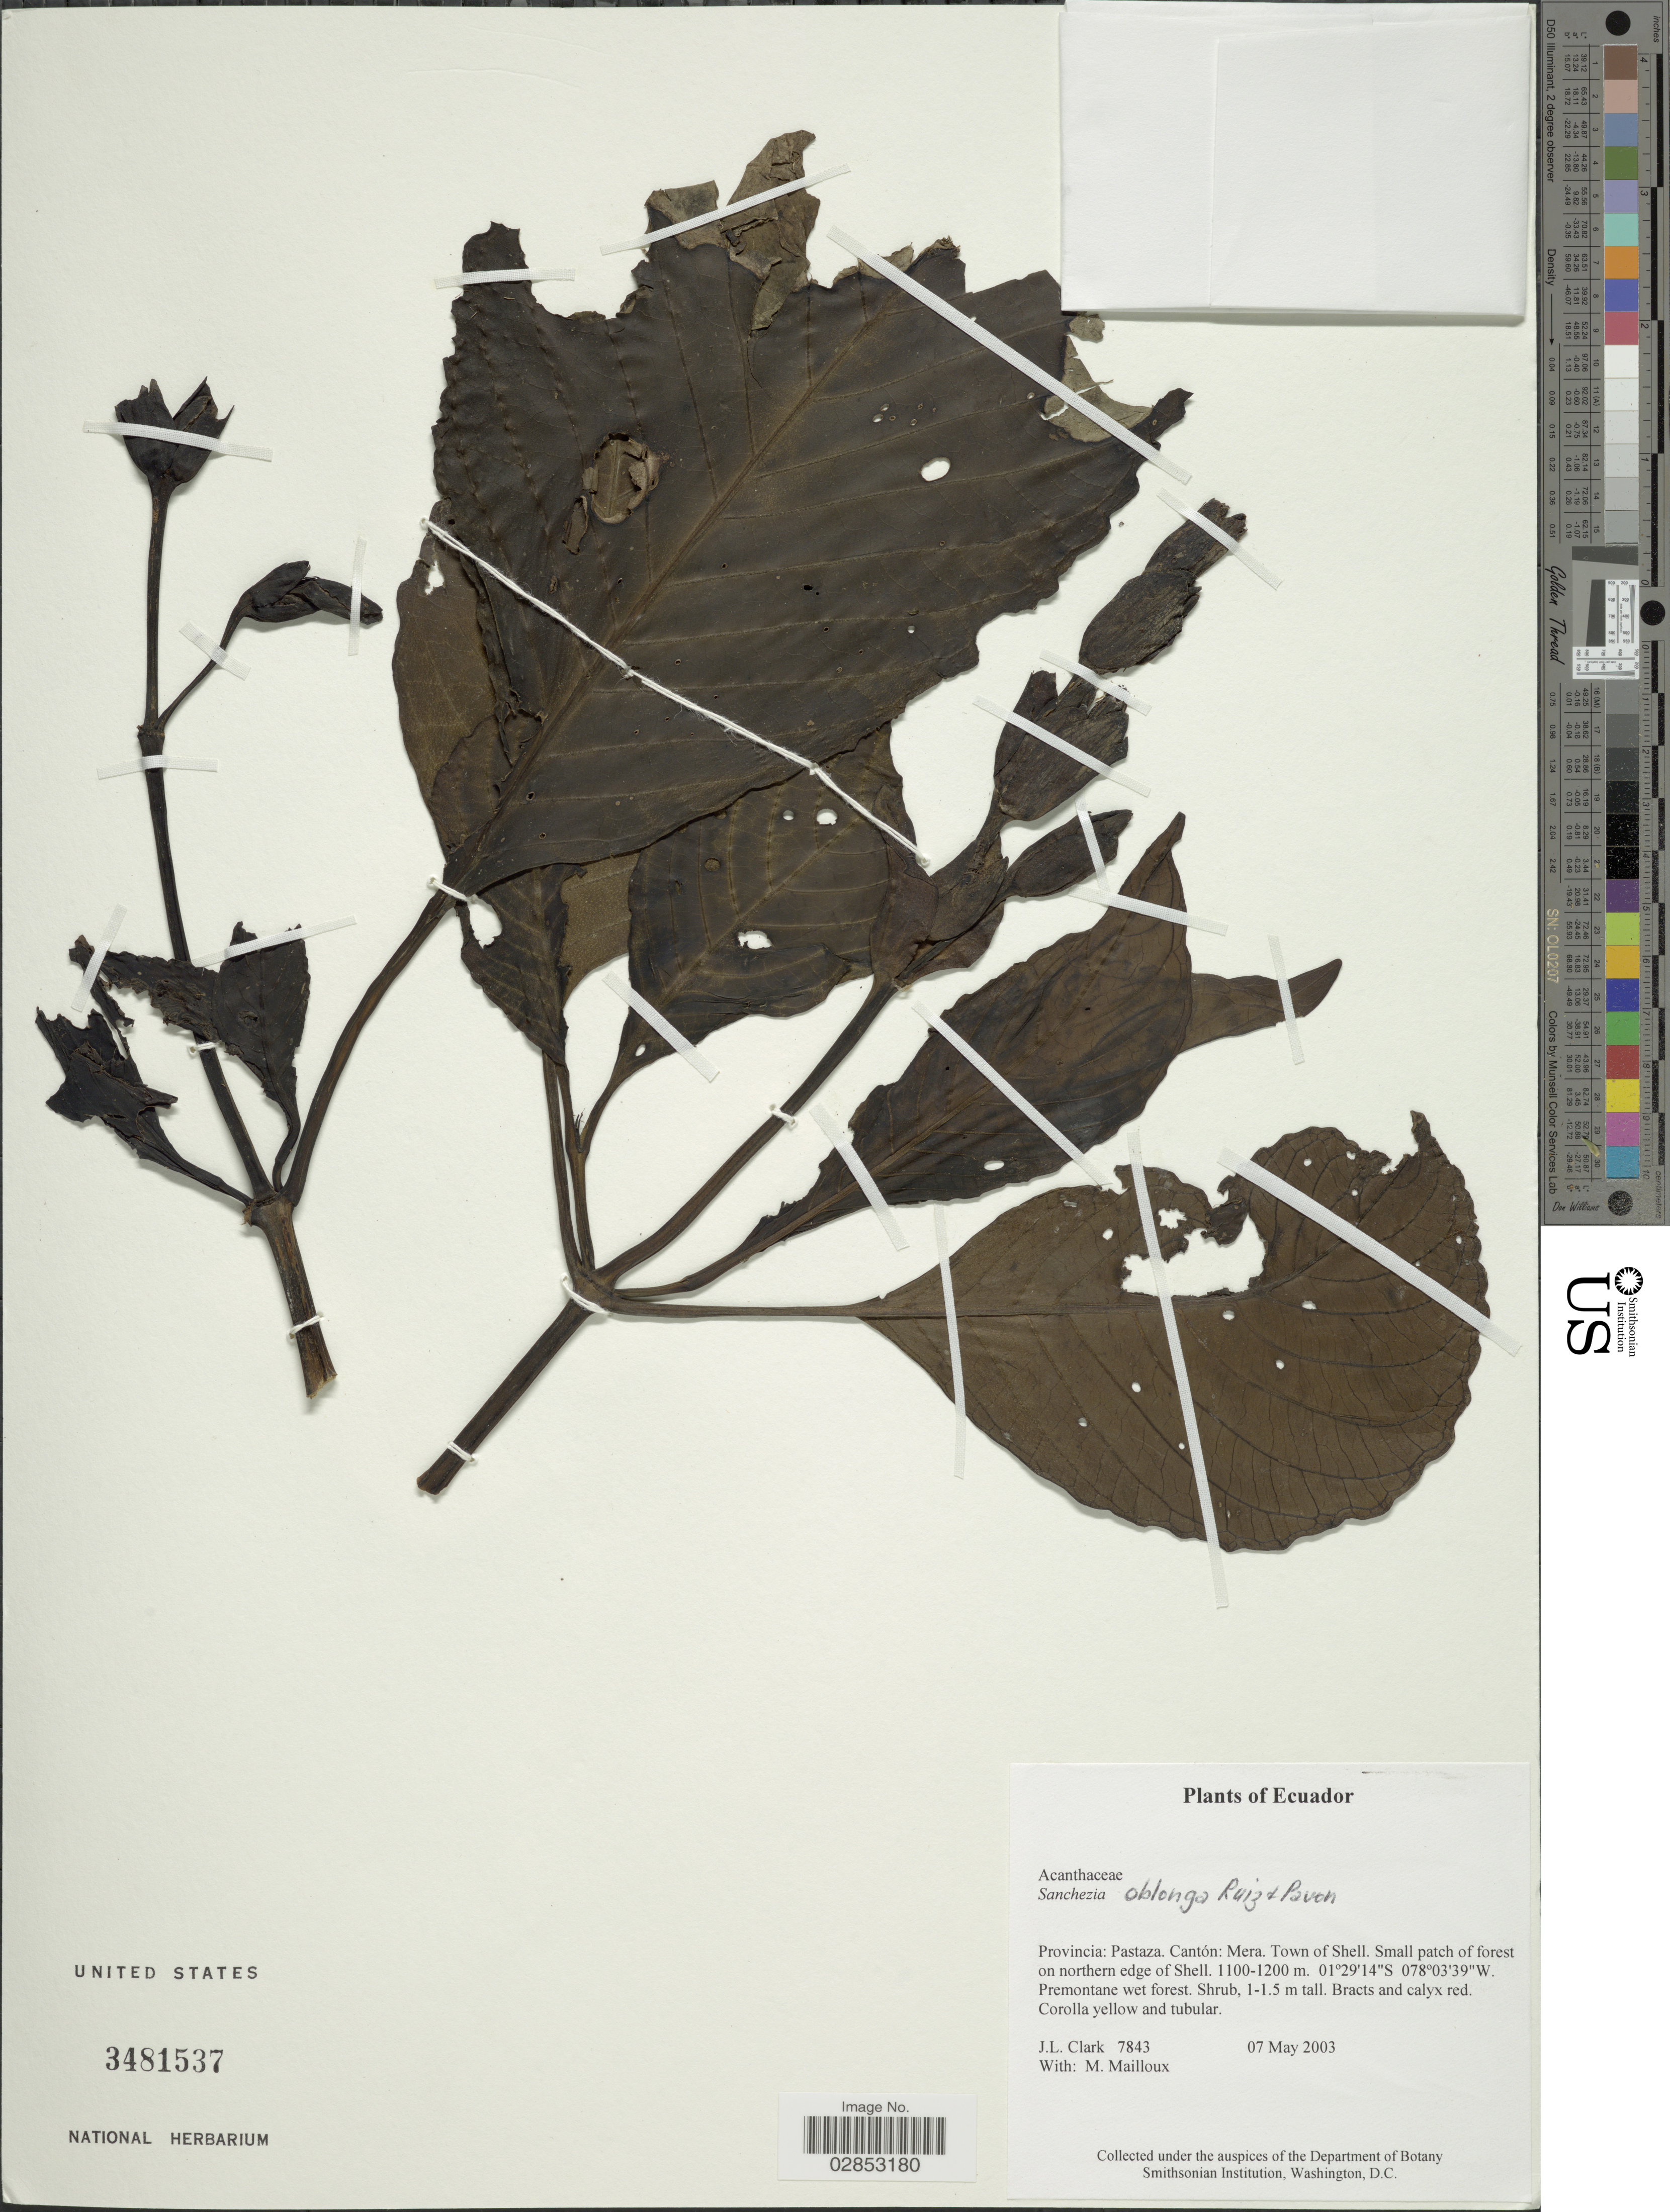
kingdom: Plantae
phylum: Tracheophyta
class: Magnoliopsida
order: Lamiales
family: Acanthaceae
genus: Sanchezia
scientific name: Sanchezia oblonga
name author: Ruiz & Pav.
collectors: J. L. Clark & M. Mailloux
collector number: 7843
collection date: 2003-05-07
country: Ecuador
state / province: Pastaza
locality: Cantón: Mera, Town of Shell, Small patch of forest on northern edge of Shell.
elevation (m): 1100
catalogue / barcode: US 3481537